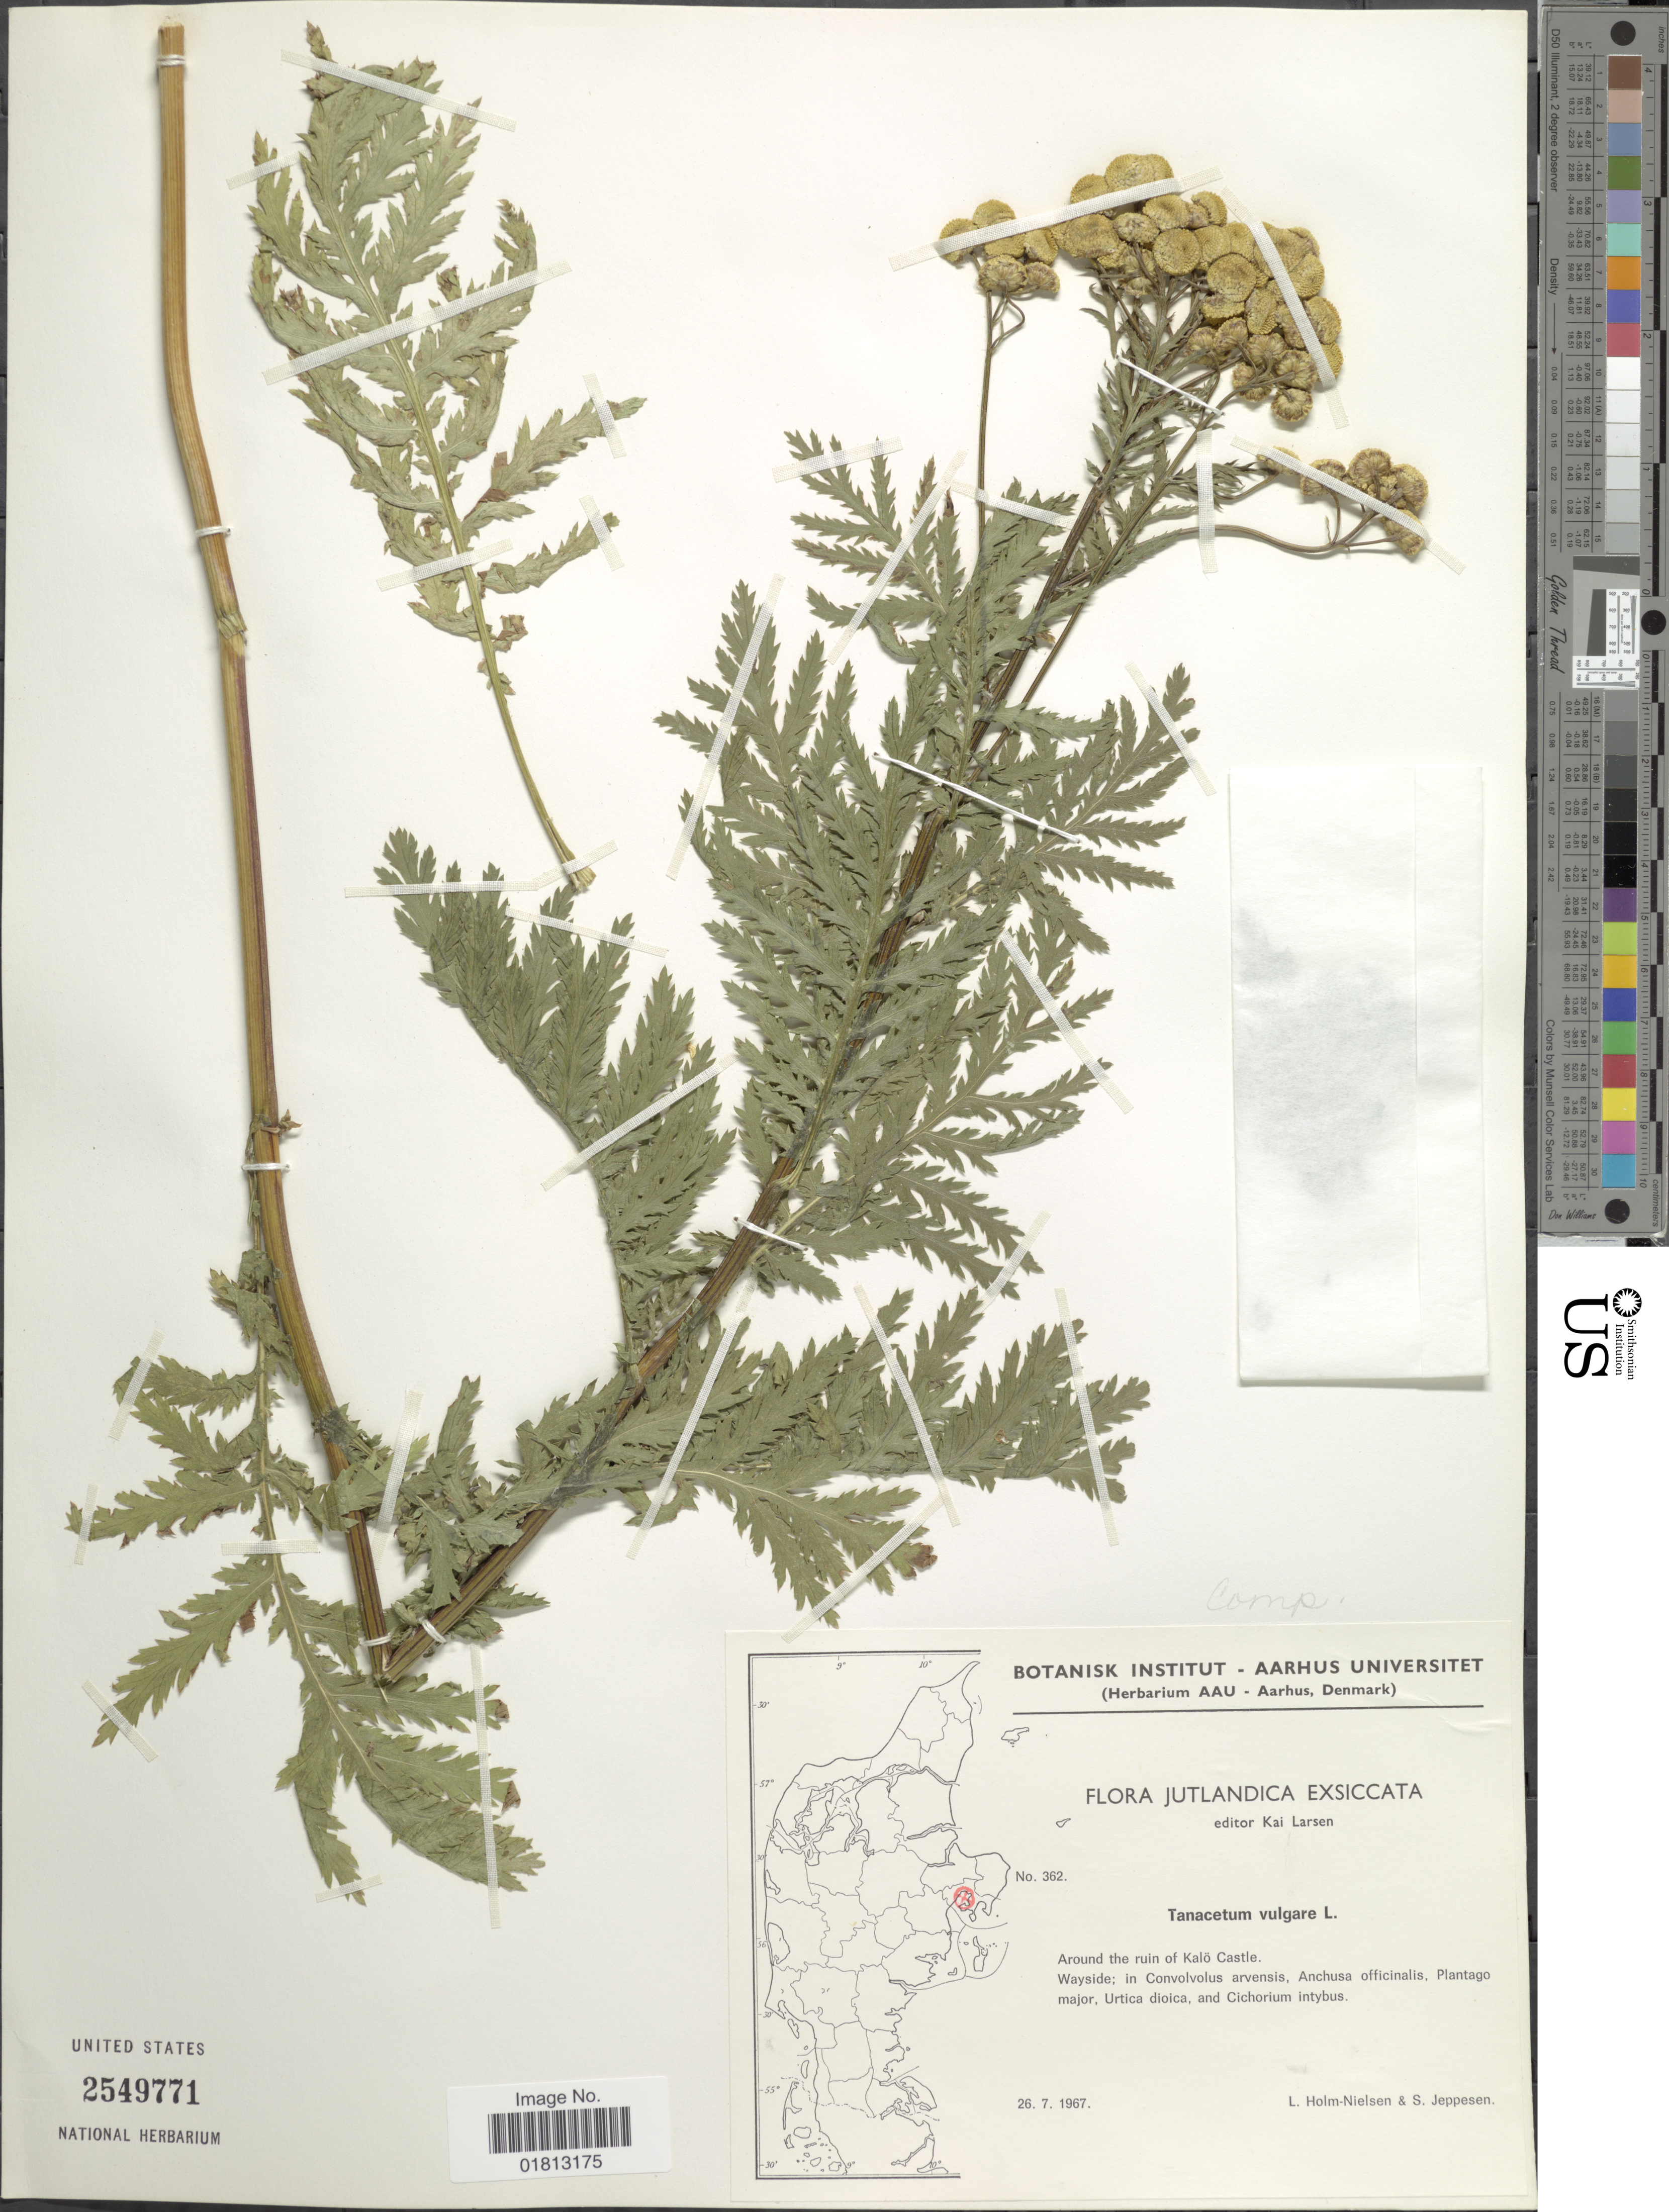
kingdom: Plantae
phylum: Tracheophyta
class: Magnoliopsida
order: Asterales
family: Asteraceae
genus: Tanacetum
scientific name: Tanacetum vulgare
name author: L.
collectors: L. B. Holm-Nielsen & S. Jeppesen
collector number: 362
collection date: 1967-07-26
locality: Jutlandica, Around the ruin Castle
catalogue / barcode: US 2549771